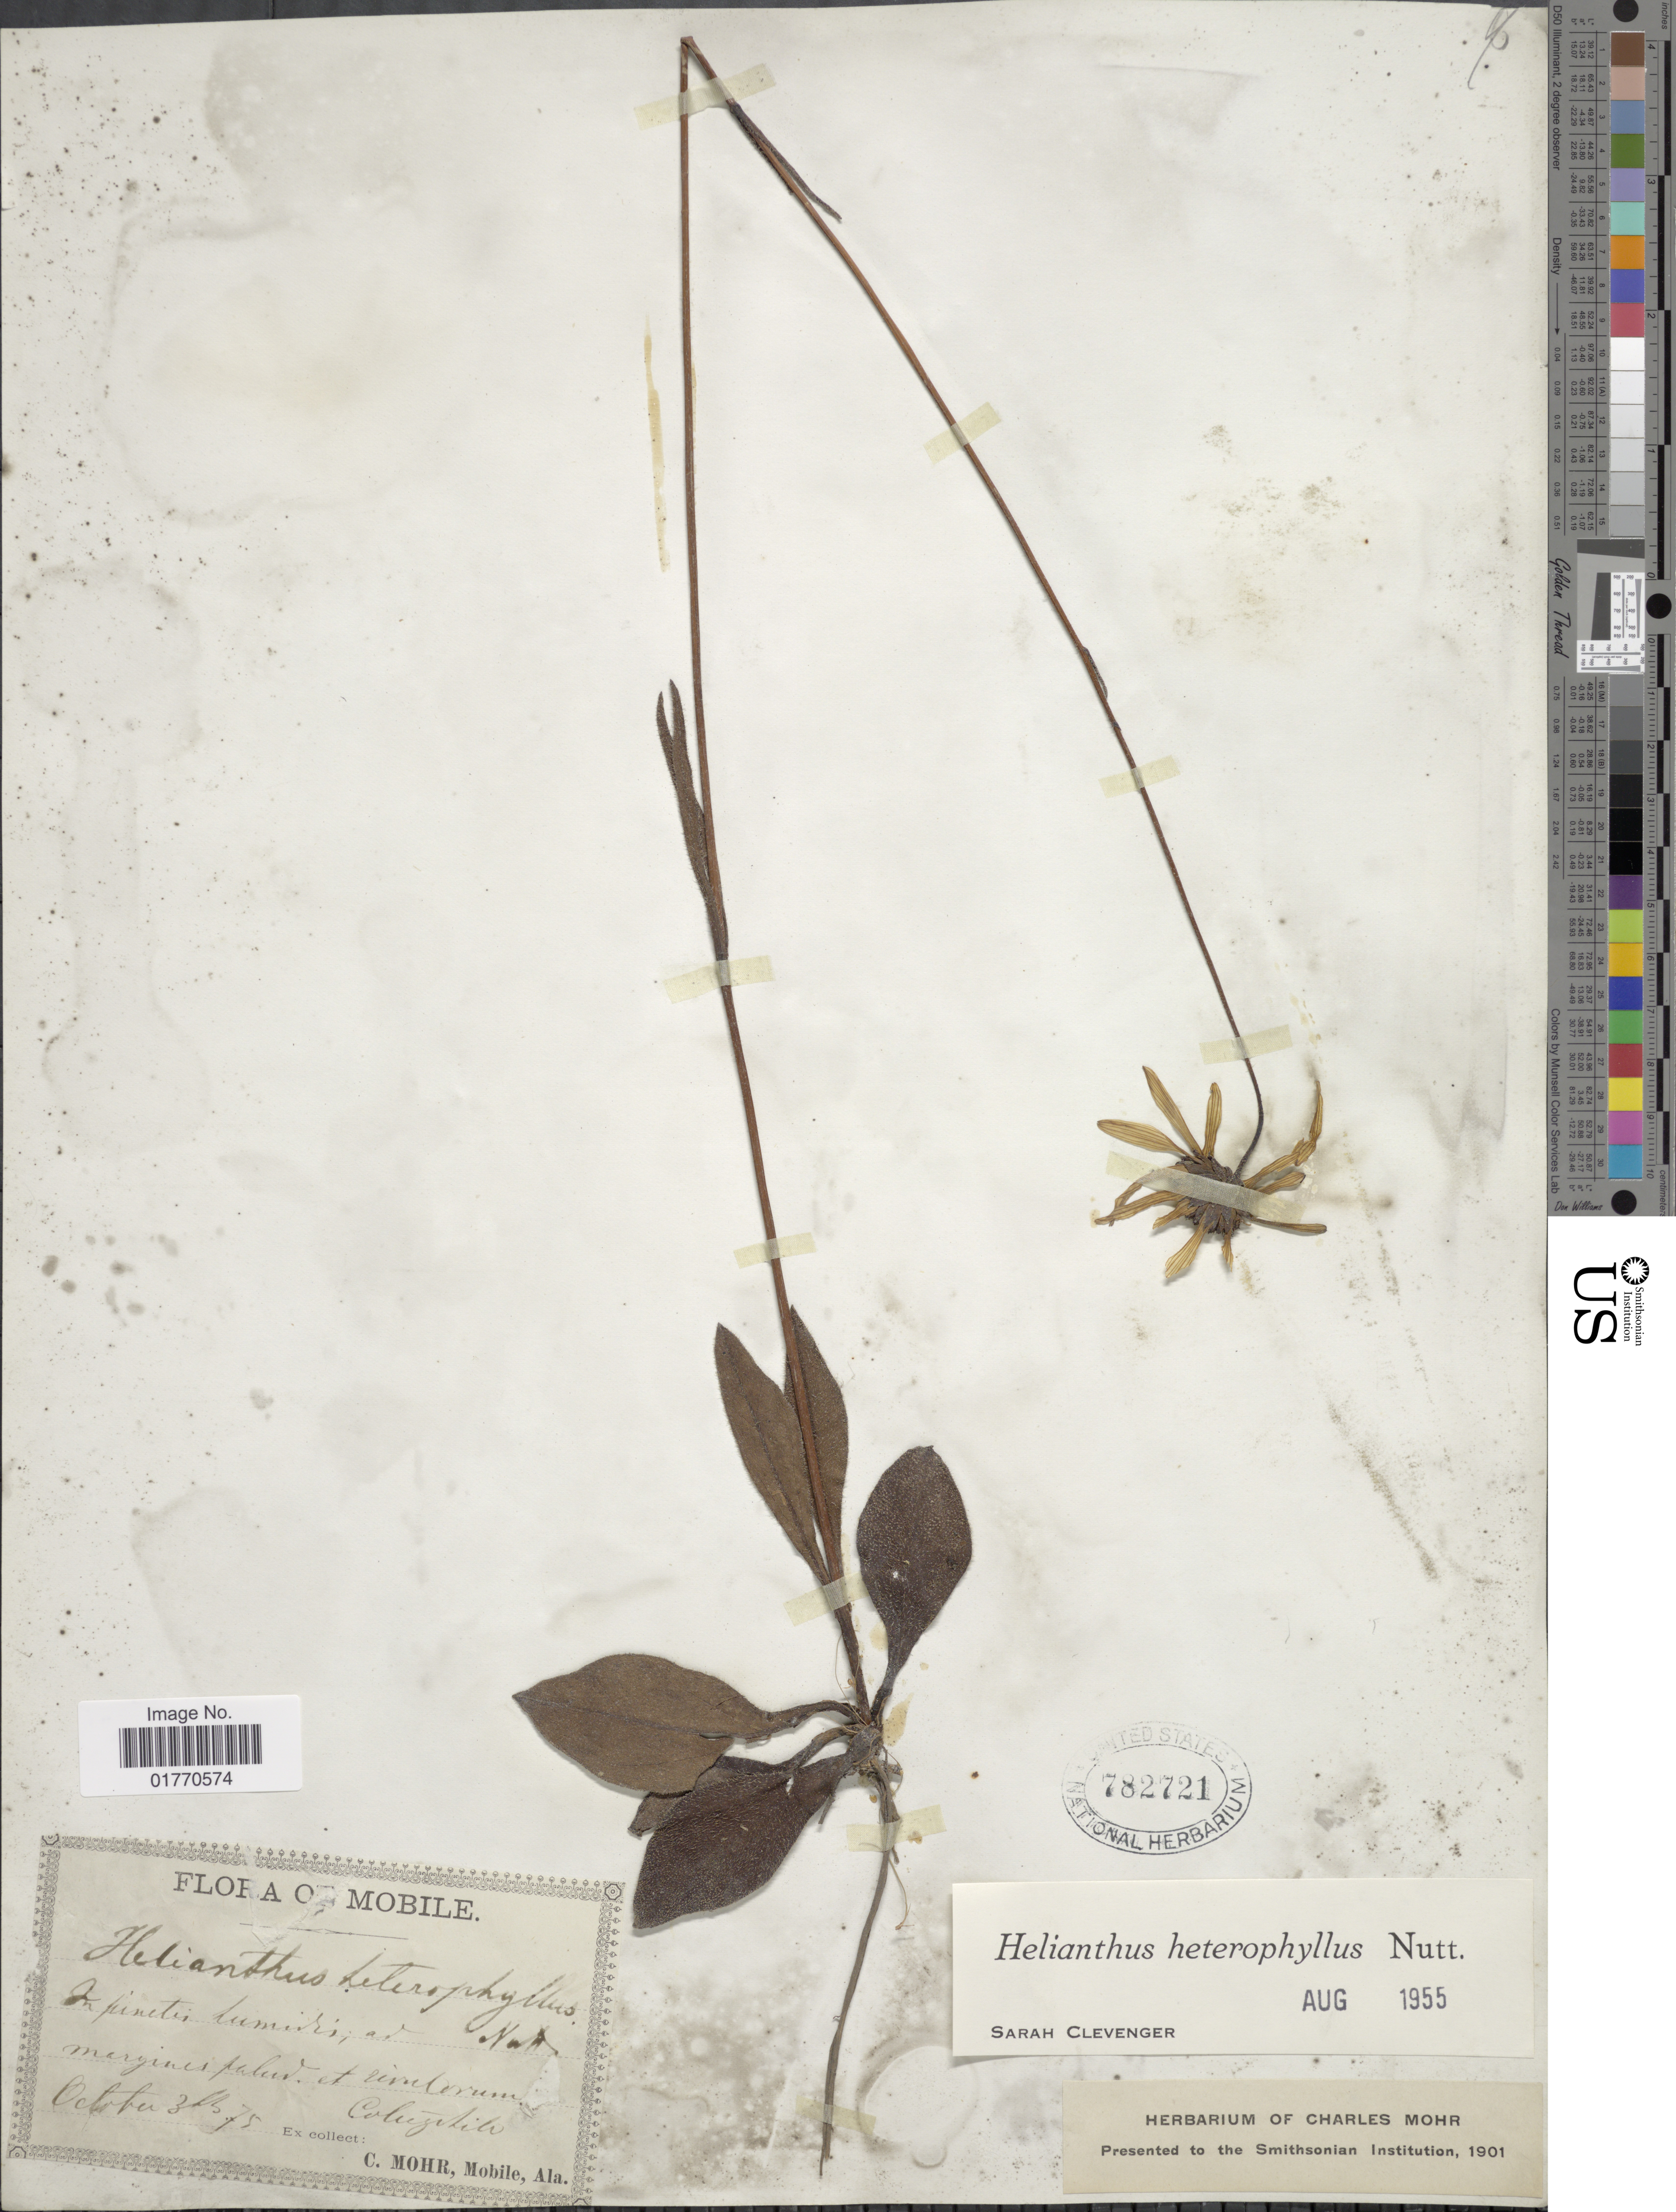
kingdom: Plantae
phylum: Tracheophyta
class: Magnoliopsida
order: Asterales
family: Asteraceae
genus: Helianthus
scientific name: Helianthus heterophyllus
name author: Nutt.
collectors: Mohr, C. T. (herbarium)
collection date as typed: Transcribed d/m/y: 3/10/75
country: United States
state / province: Alabama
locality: Margins palud et uvatorum, Covington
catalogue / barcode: US 782721